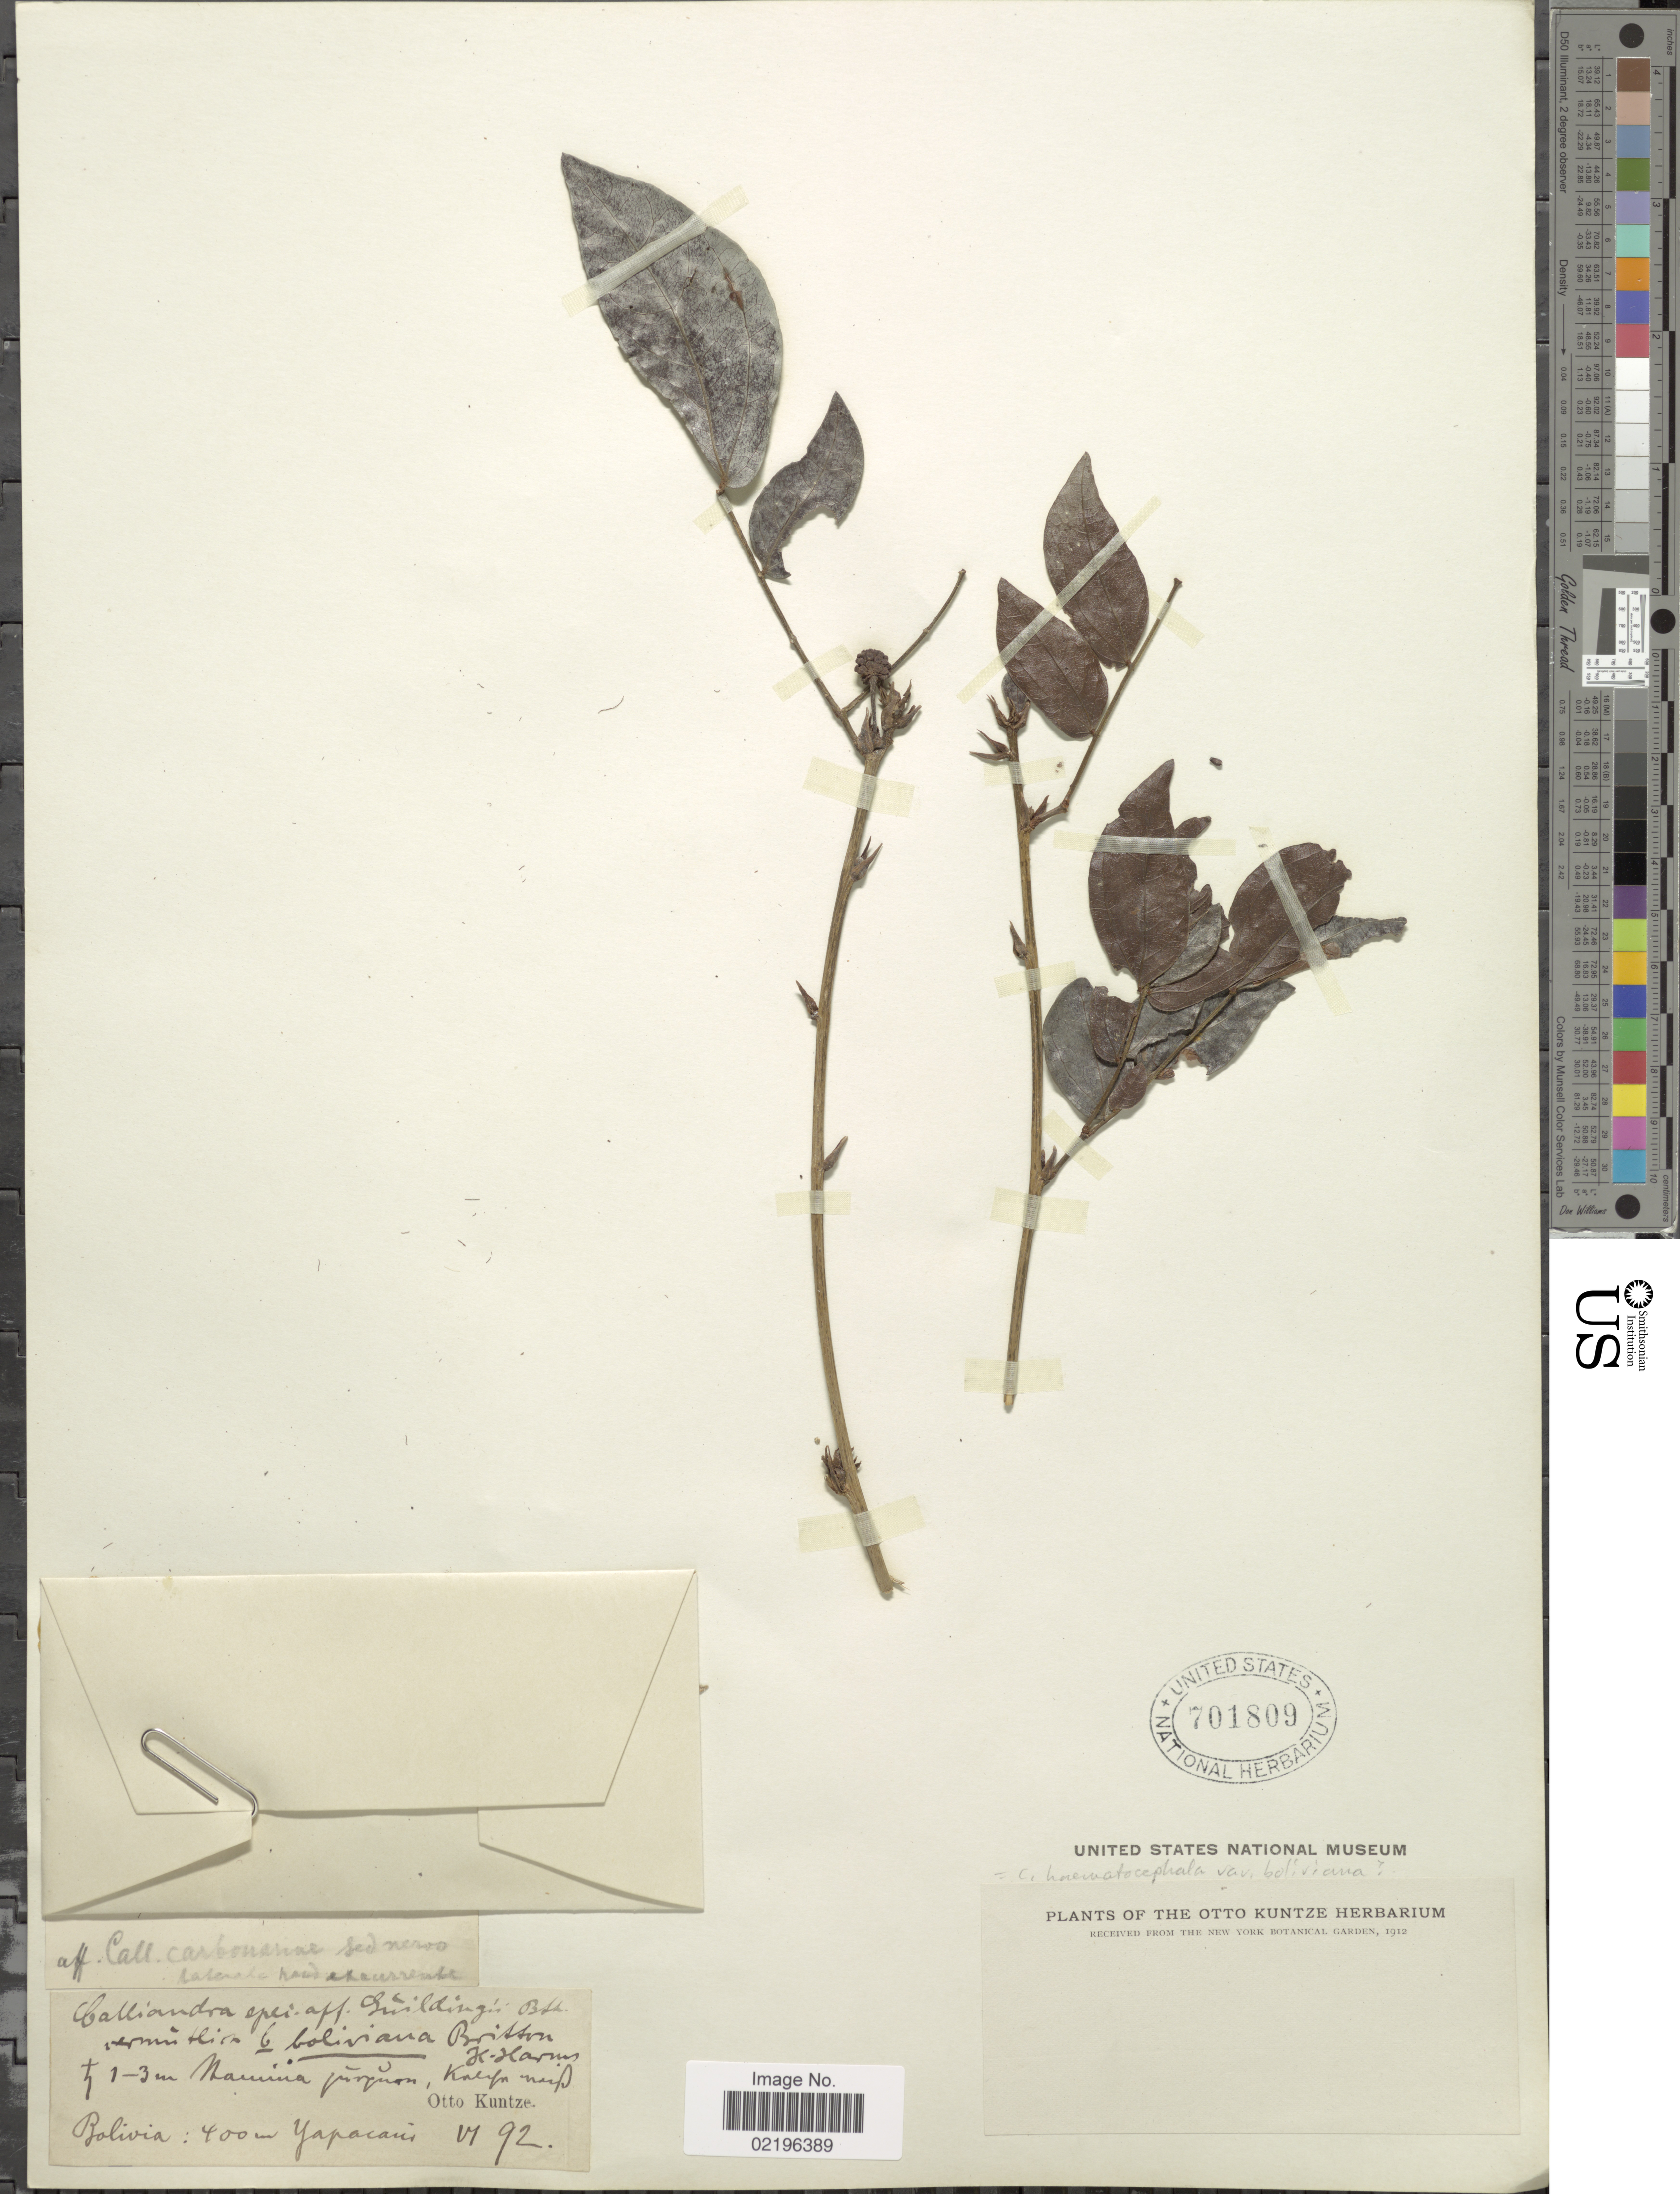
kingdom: Plantae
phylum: Tracheophyta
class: Magnoliopsida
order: Fabales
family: Fabaceae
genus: Calliandra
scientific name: Calliandra haematocephala var. boliviana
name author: (Britton) Barneby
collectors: C.E.O. Kuntze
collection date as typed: Transcribed d/m/y: /6/92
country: Bolivia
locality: Yapacani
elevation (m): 400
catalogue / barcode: US 701809